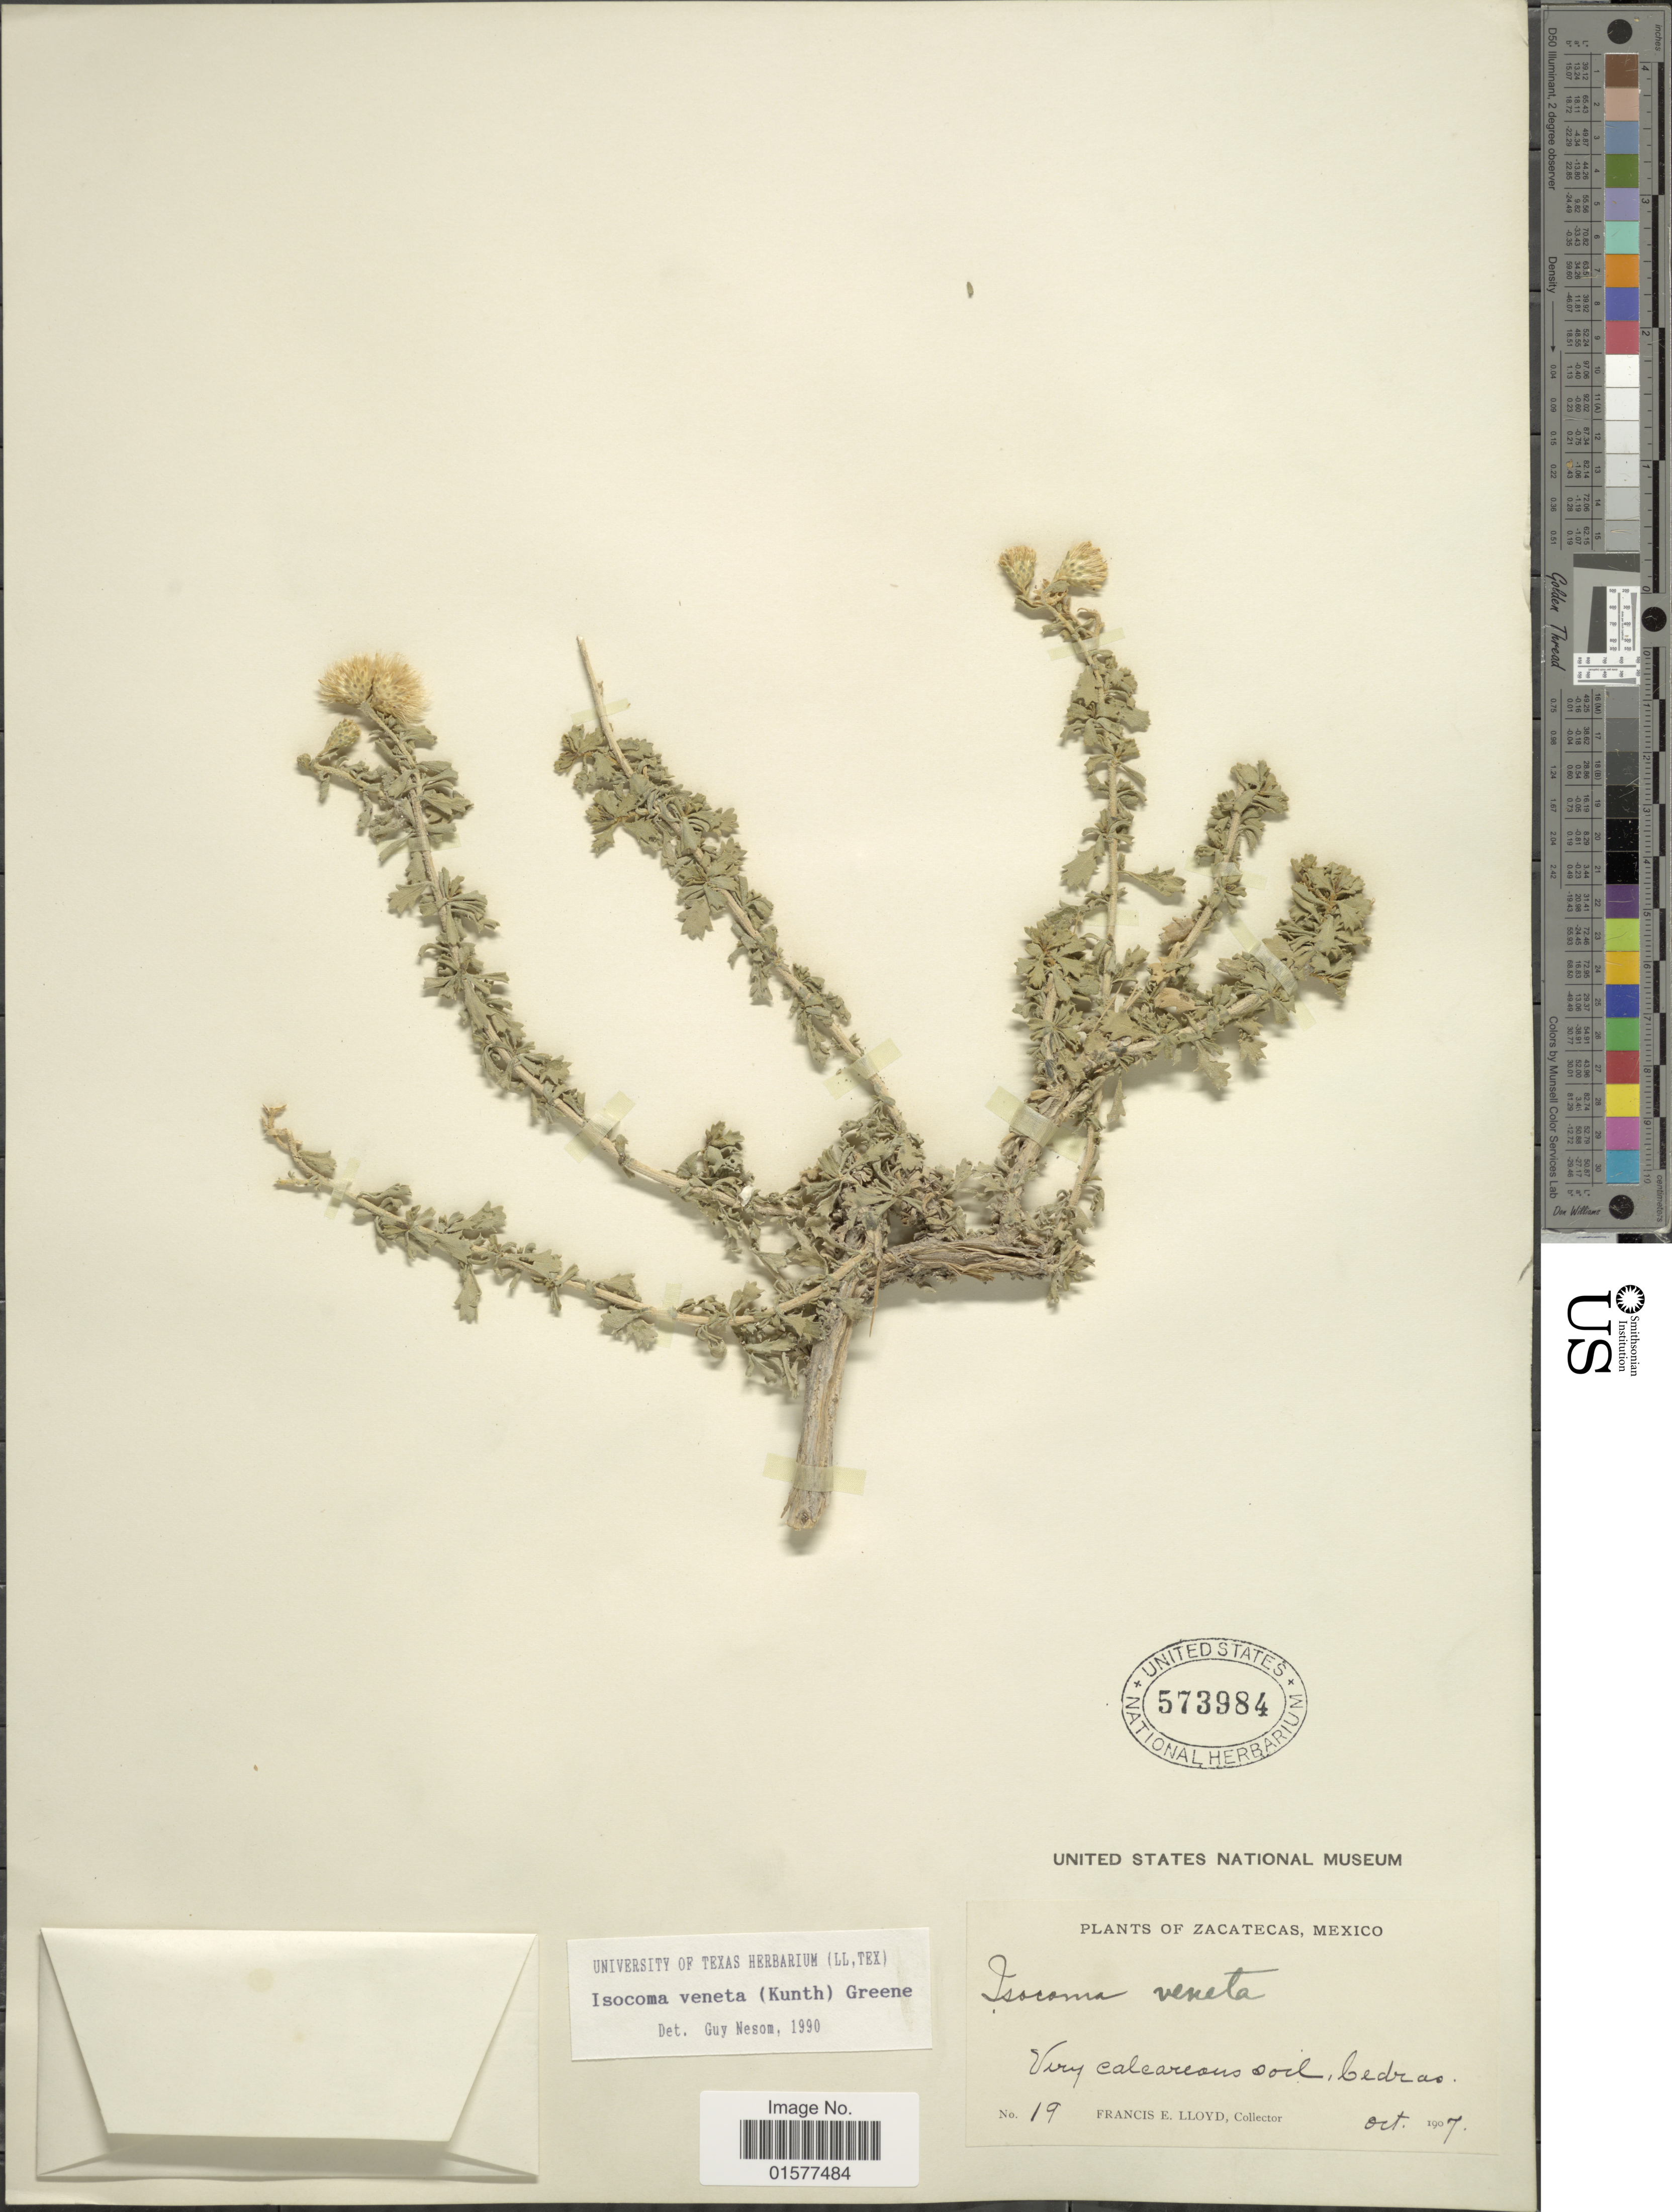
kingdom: Plantae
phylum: Tracheophyta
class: Magnoliopsida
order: Asterales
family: Asteraceae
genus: Isocoma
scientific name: Isocoma veneta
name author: (Kunth) Greene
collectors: Lloyd, C. E.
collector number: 19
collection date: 1907-10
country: Mexico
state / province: Zacatecas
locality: Very calcareous soil, Cedras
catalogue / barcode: US 573984